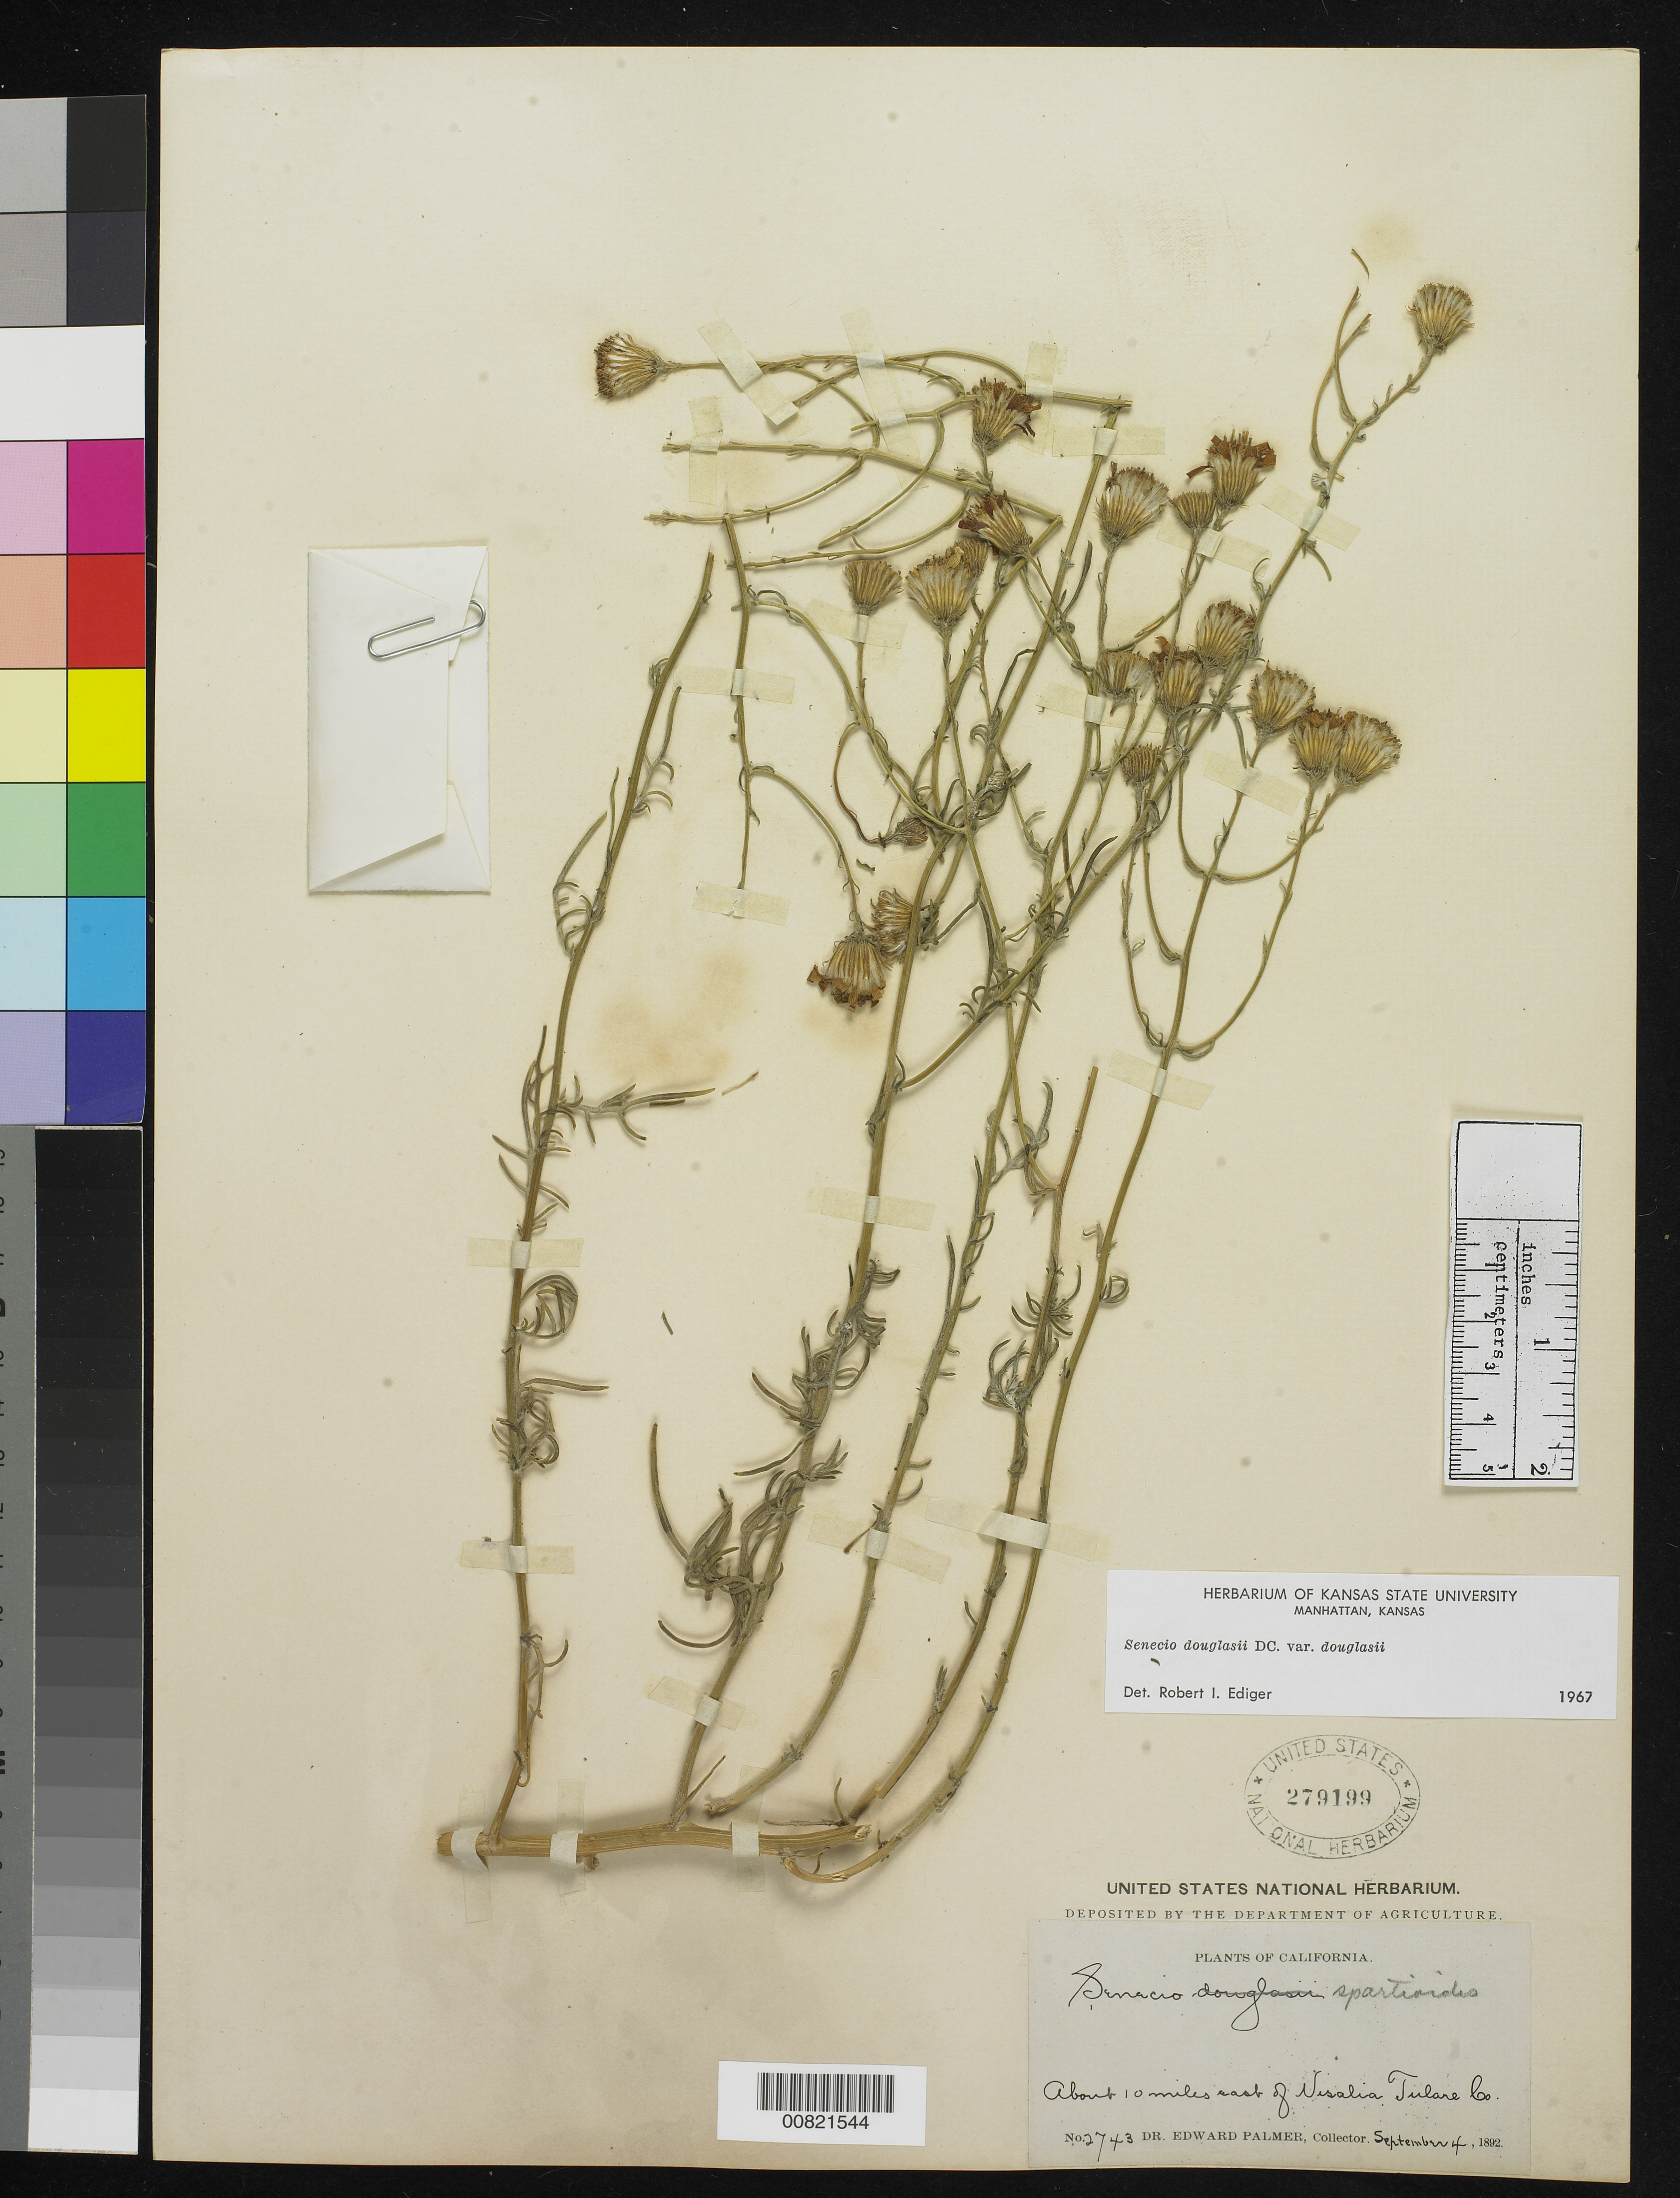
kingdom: Plantae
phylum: Tracheophyta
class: Magnoliopsida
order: Asterales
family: Asteraceae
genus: Senecio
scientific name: Senecio flaccidus var. douglasii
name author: (DC.) B.L. Turner & T.M. Barkley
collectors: E. Palmer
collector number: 2743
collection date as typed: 04 Sep 1892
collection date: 1892-09-04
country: United States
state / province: California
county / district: Tulare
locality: About 10 miles east of Visalia, Tulare County, California.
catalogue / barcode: US 279199